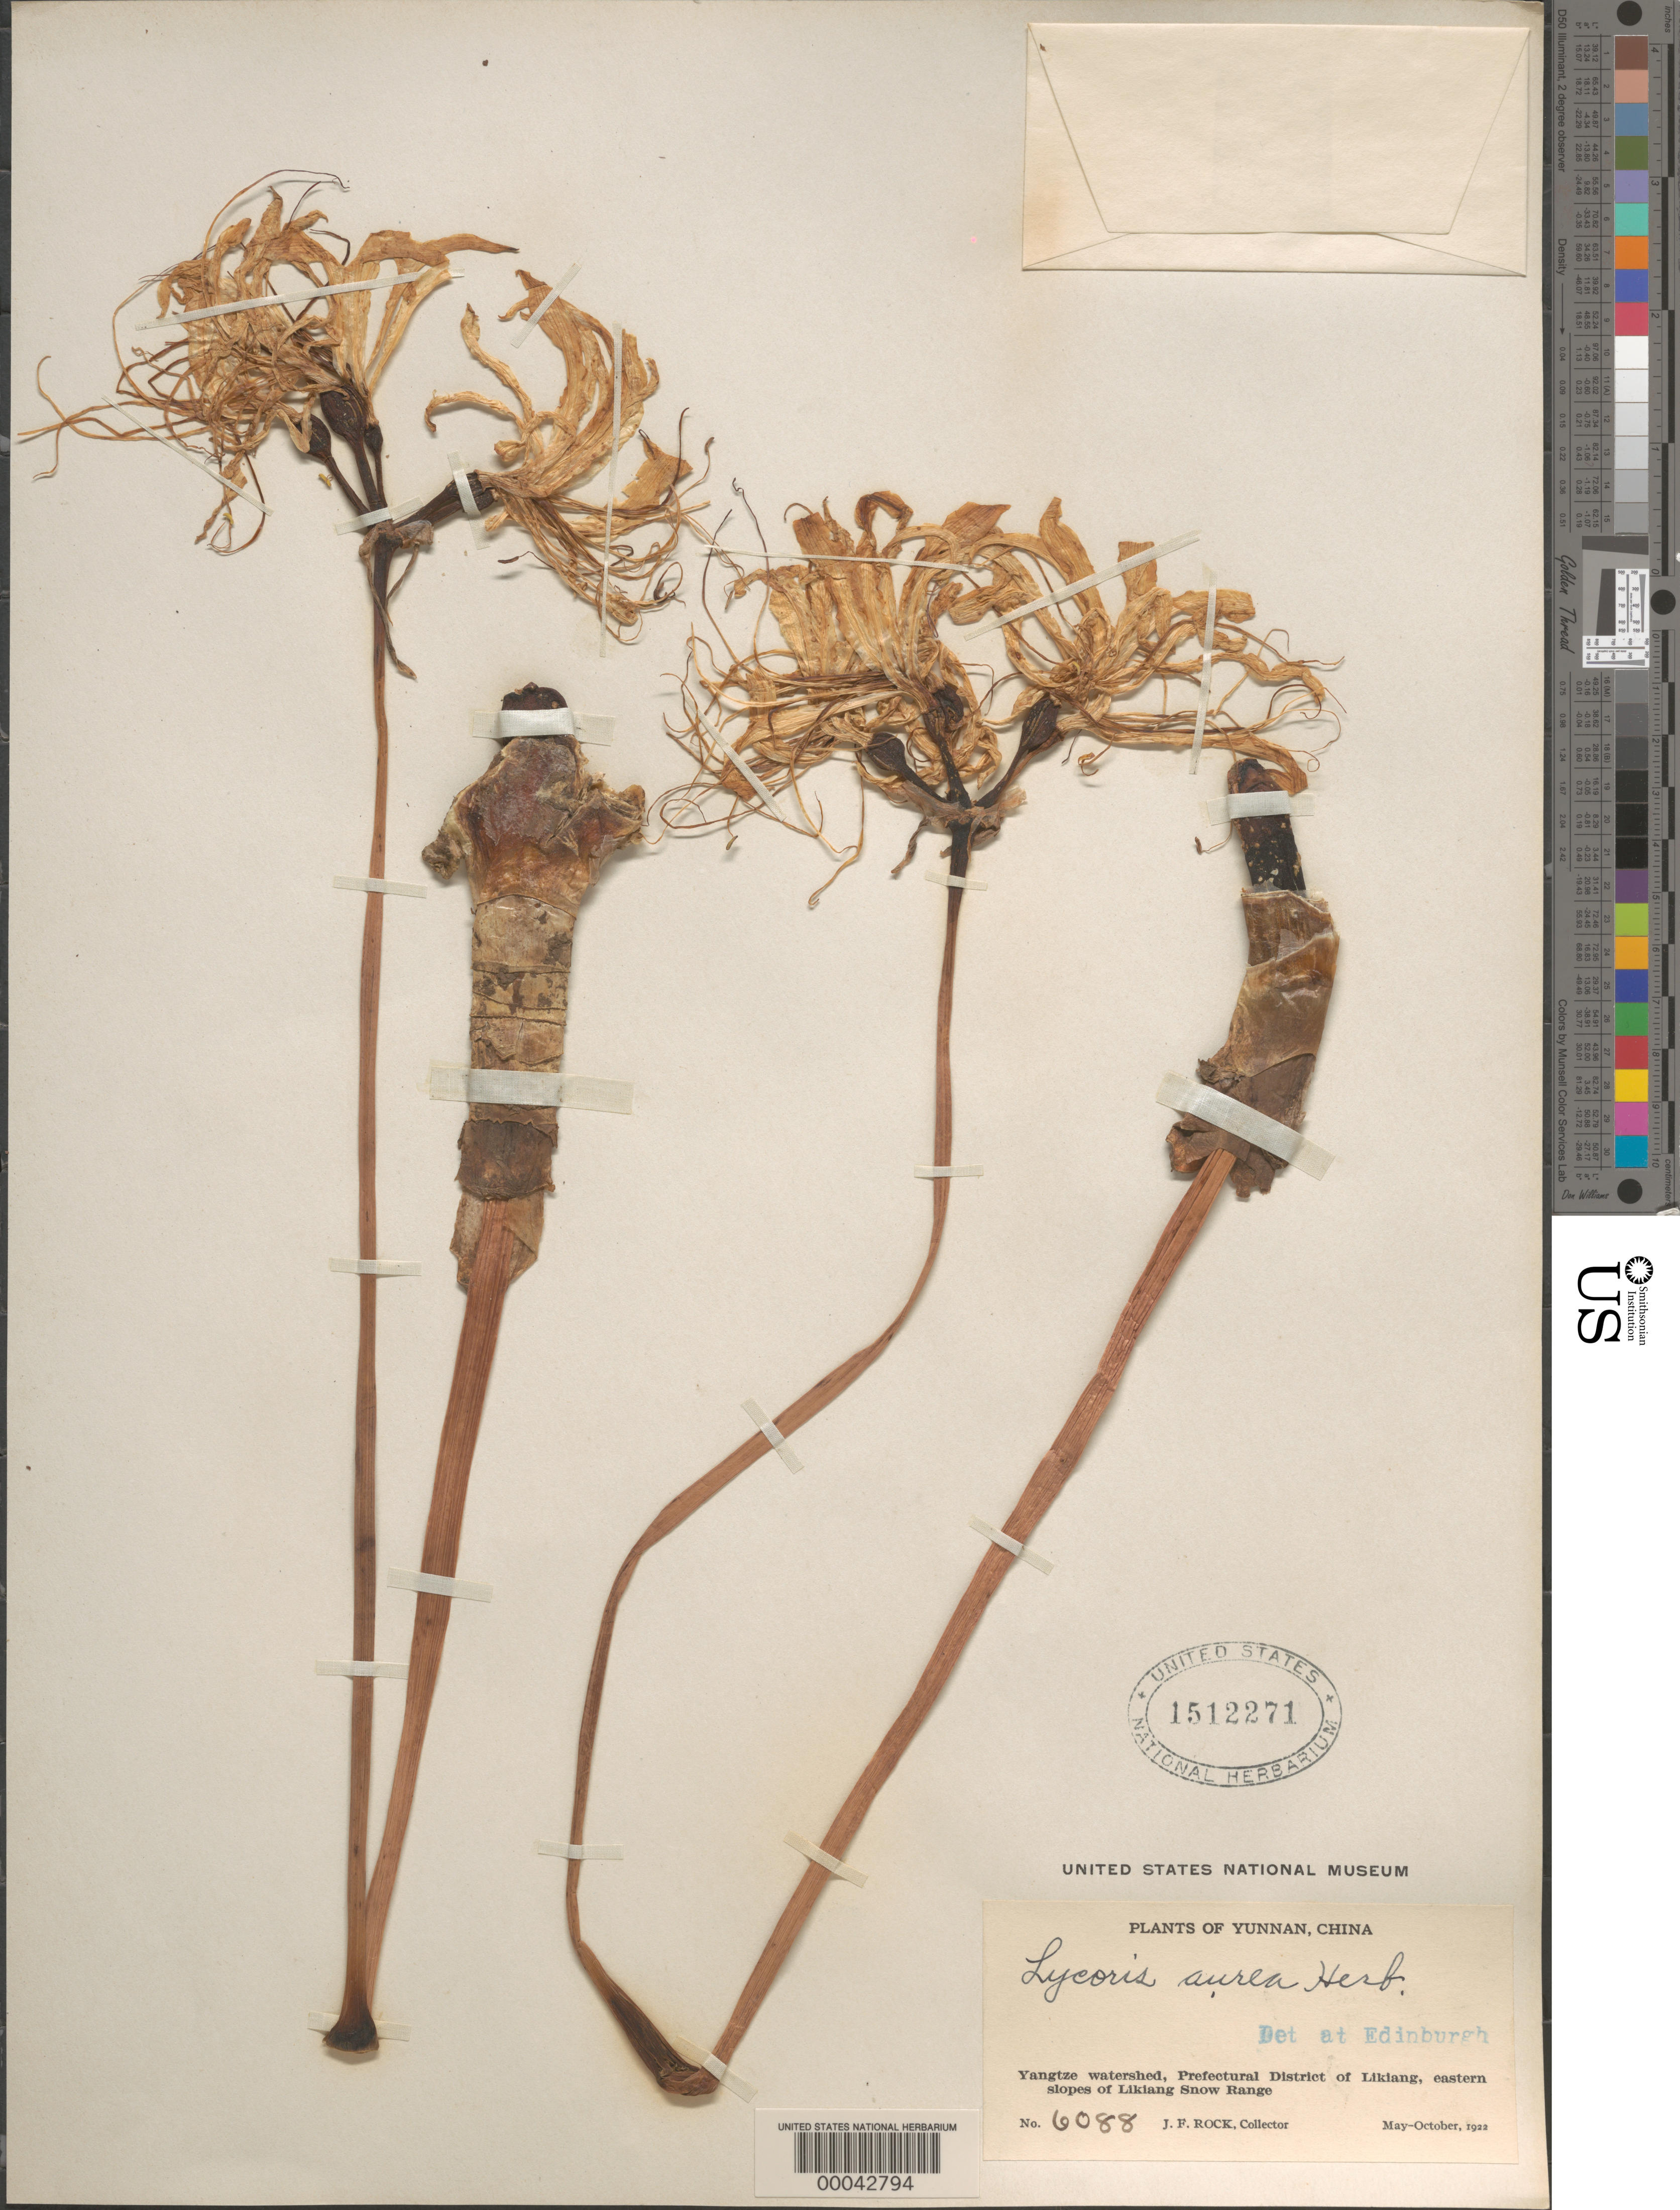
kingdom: Plantae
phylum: Tracheophyta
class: Liliopsida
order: Asparagales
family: Amaryllidaceae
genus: Lycoris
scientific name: Lycoris aurea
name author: Herb.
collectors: J. F. Rock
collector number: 6088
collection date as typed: May 1922 to -- Oct 1922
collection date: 1922-05/1922-10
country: China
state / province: Yunnan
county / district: Lijiang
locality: Yangtze watershed, eastern slopes of Likiang snow range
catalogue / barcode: US 1512271